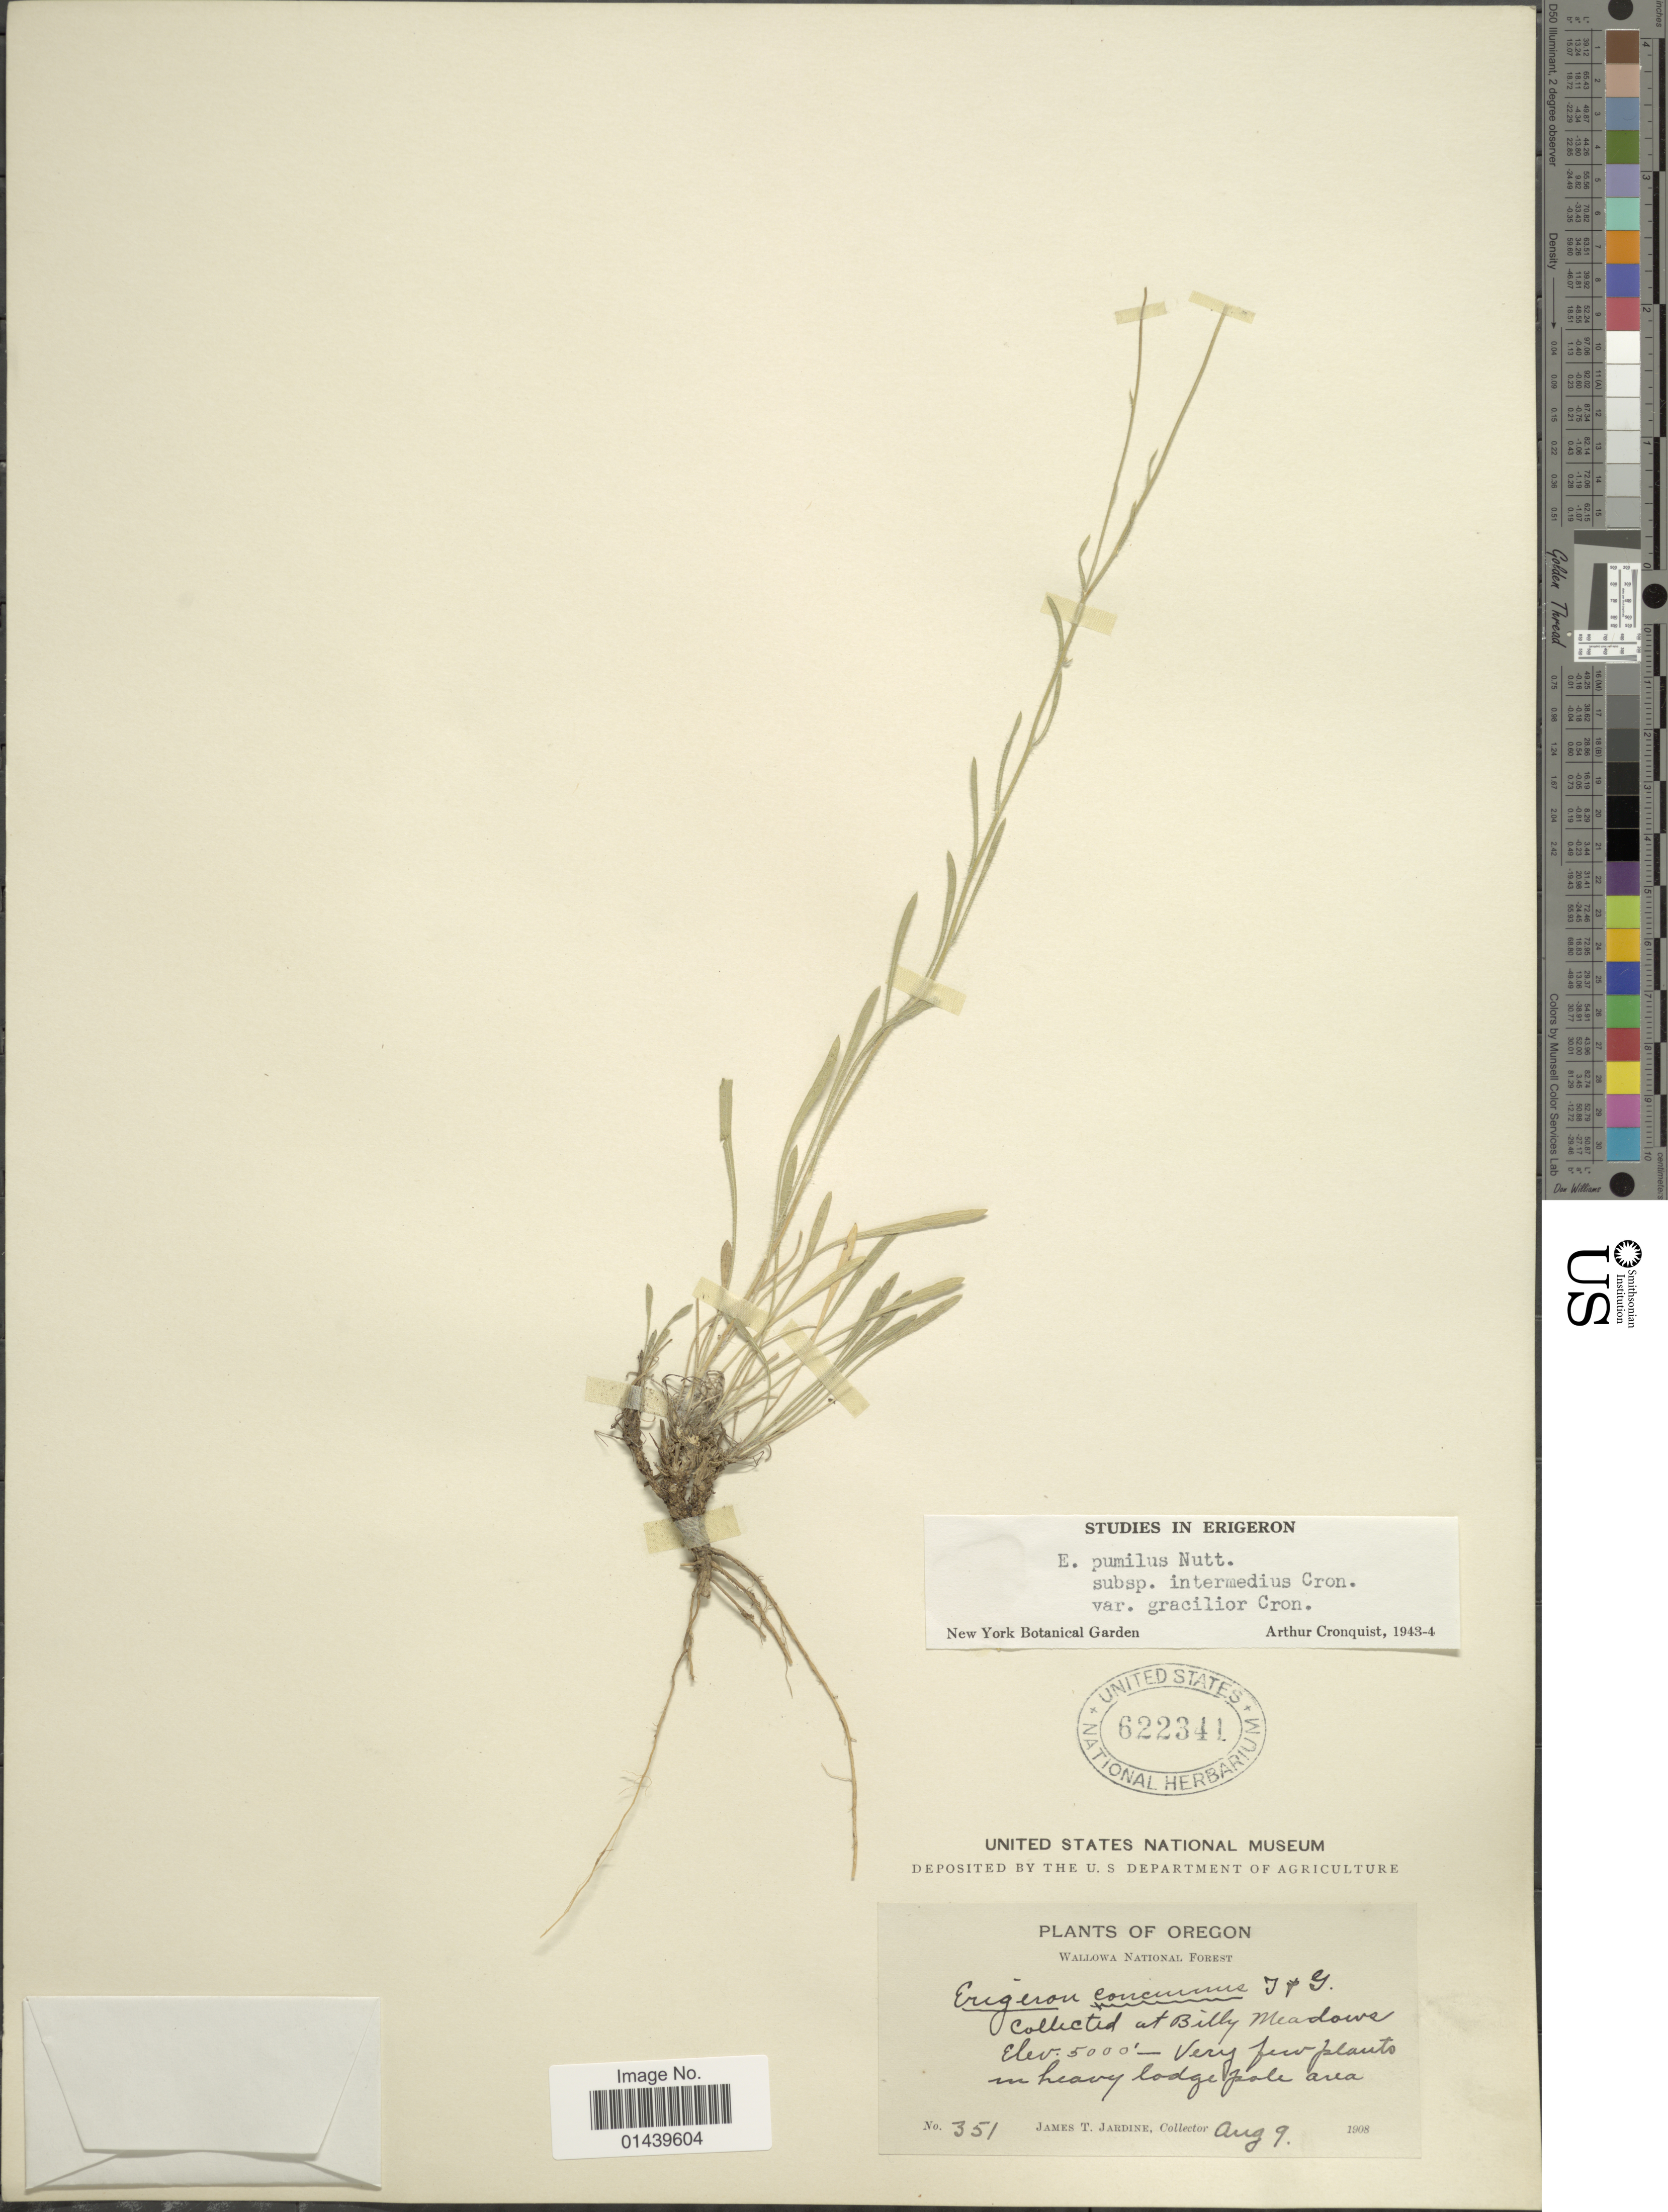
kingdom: Plantae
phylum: Tracheophyta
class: Magnoliopsida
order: Asterales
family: Asteraceae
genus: Erigeron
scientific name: Erigeron pumilus subsp. intermedius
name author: Cronq.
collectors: J. T. Jardine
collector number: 351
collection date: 1908-08-09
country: United States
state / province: Oregon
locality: Wallowa National Forest. At Billy Meadows.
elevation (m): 1524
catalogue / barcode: US 622341